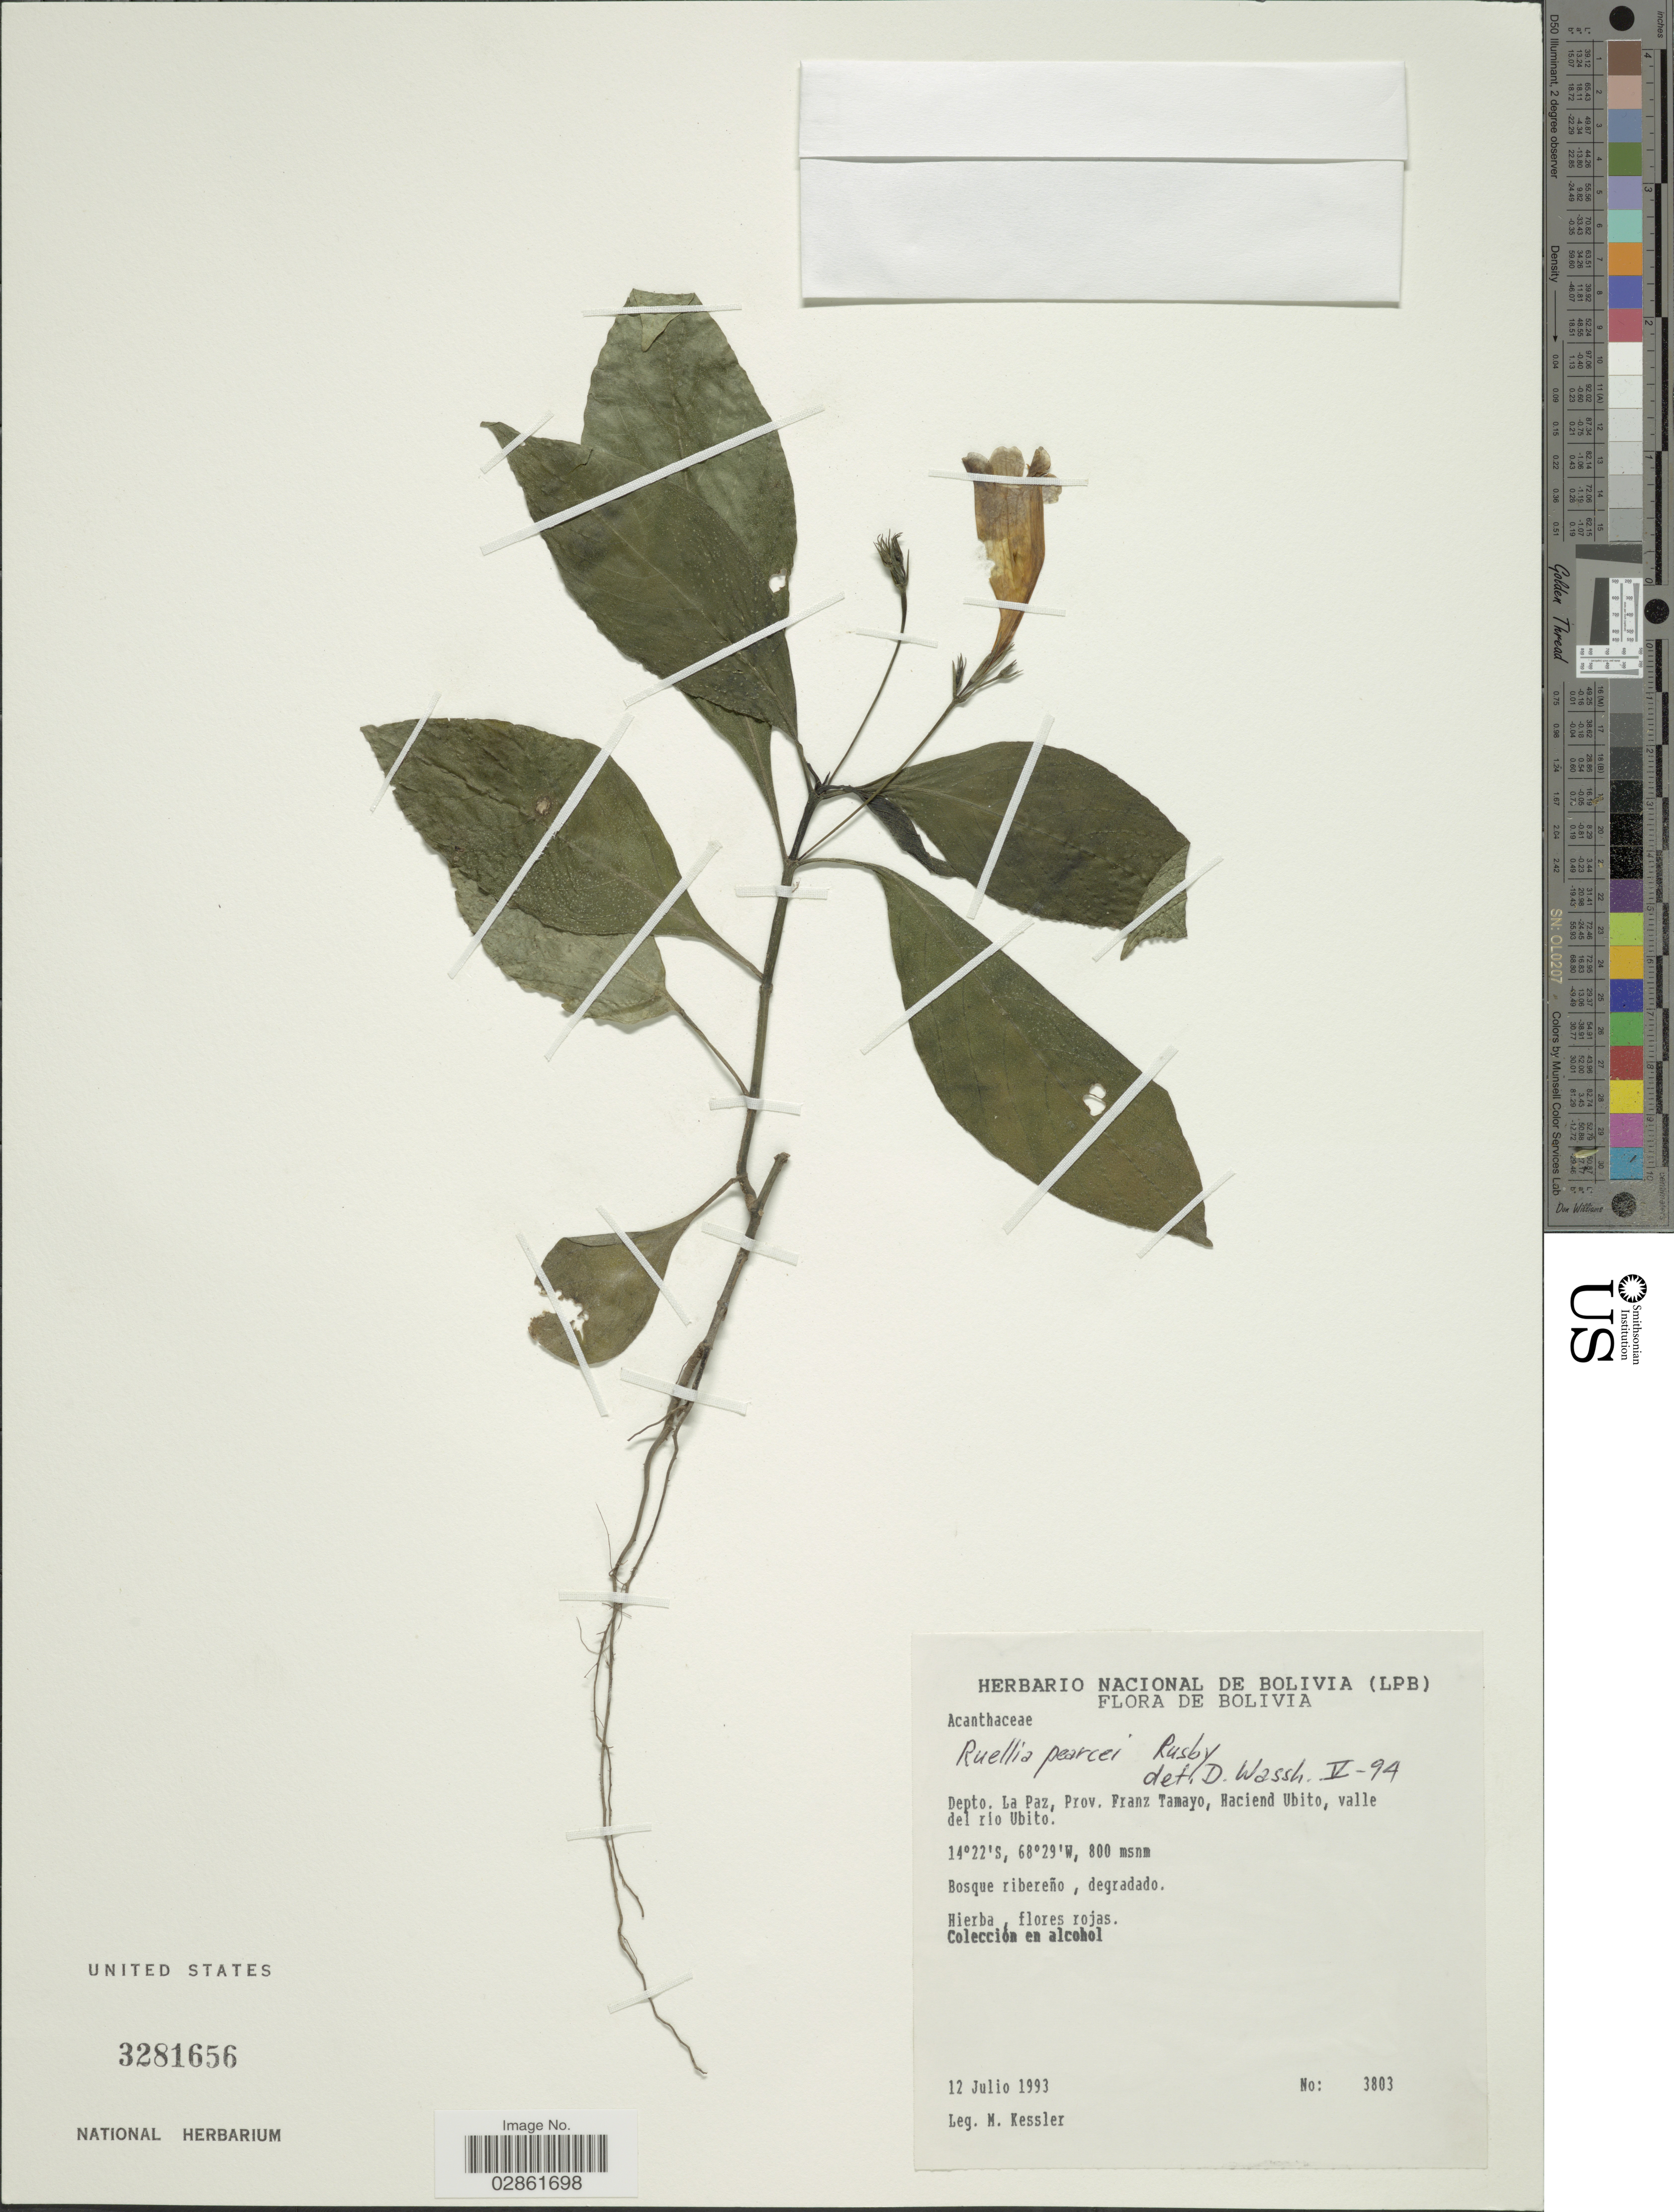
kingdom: Plantae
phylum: Tracheophyta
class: Magnoliopsida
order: Lamiales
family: Acanthaceae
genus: Ruellia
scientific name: Ruellia pearcei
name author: Rusby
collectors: M. Kessler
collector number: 3803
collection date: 1993-07-12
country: Bolivia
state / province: La Paz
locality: Depto. La Paz, Prov. Franz Tamayo, Haciend Ubito, valle del río Ubito.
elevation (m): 800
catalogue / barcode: US 3281656